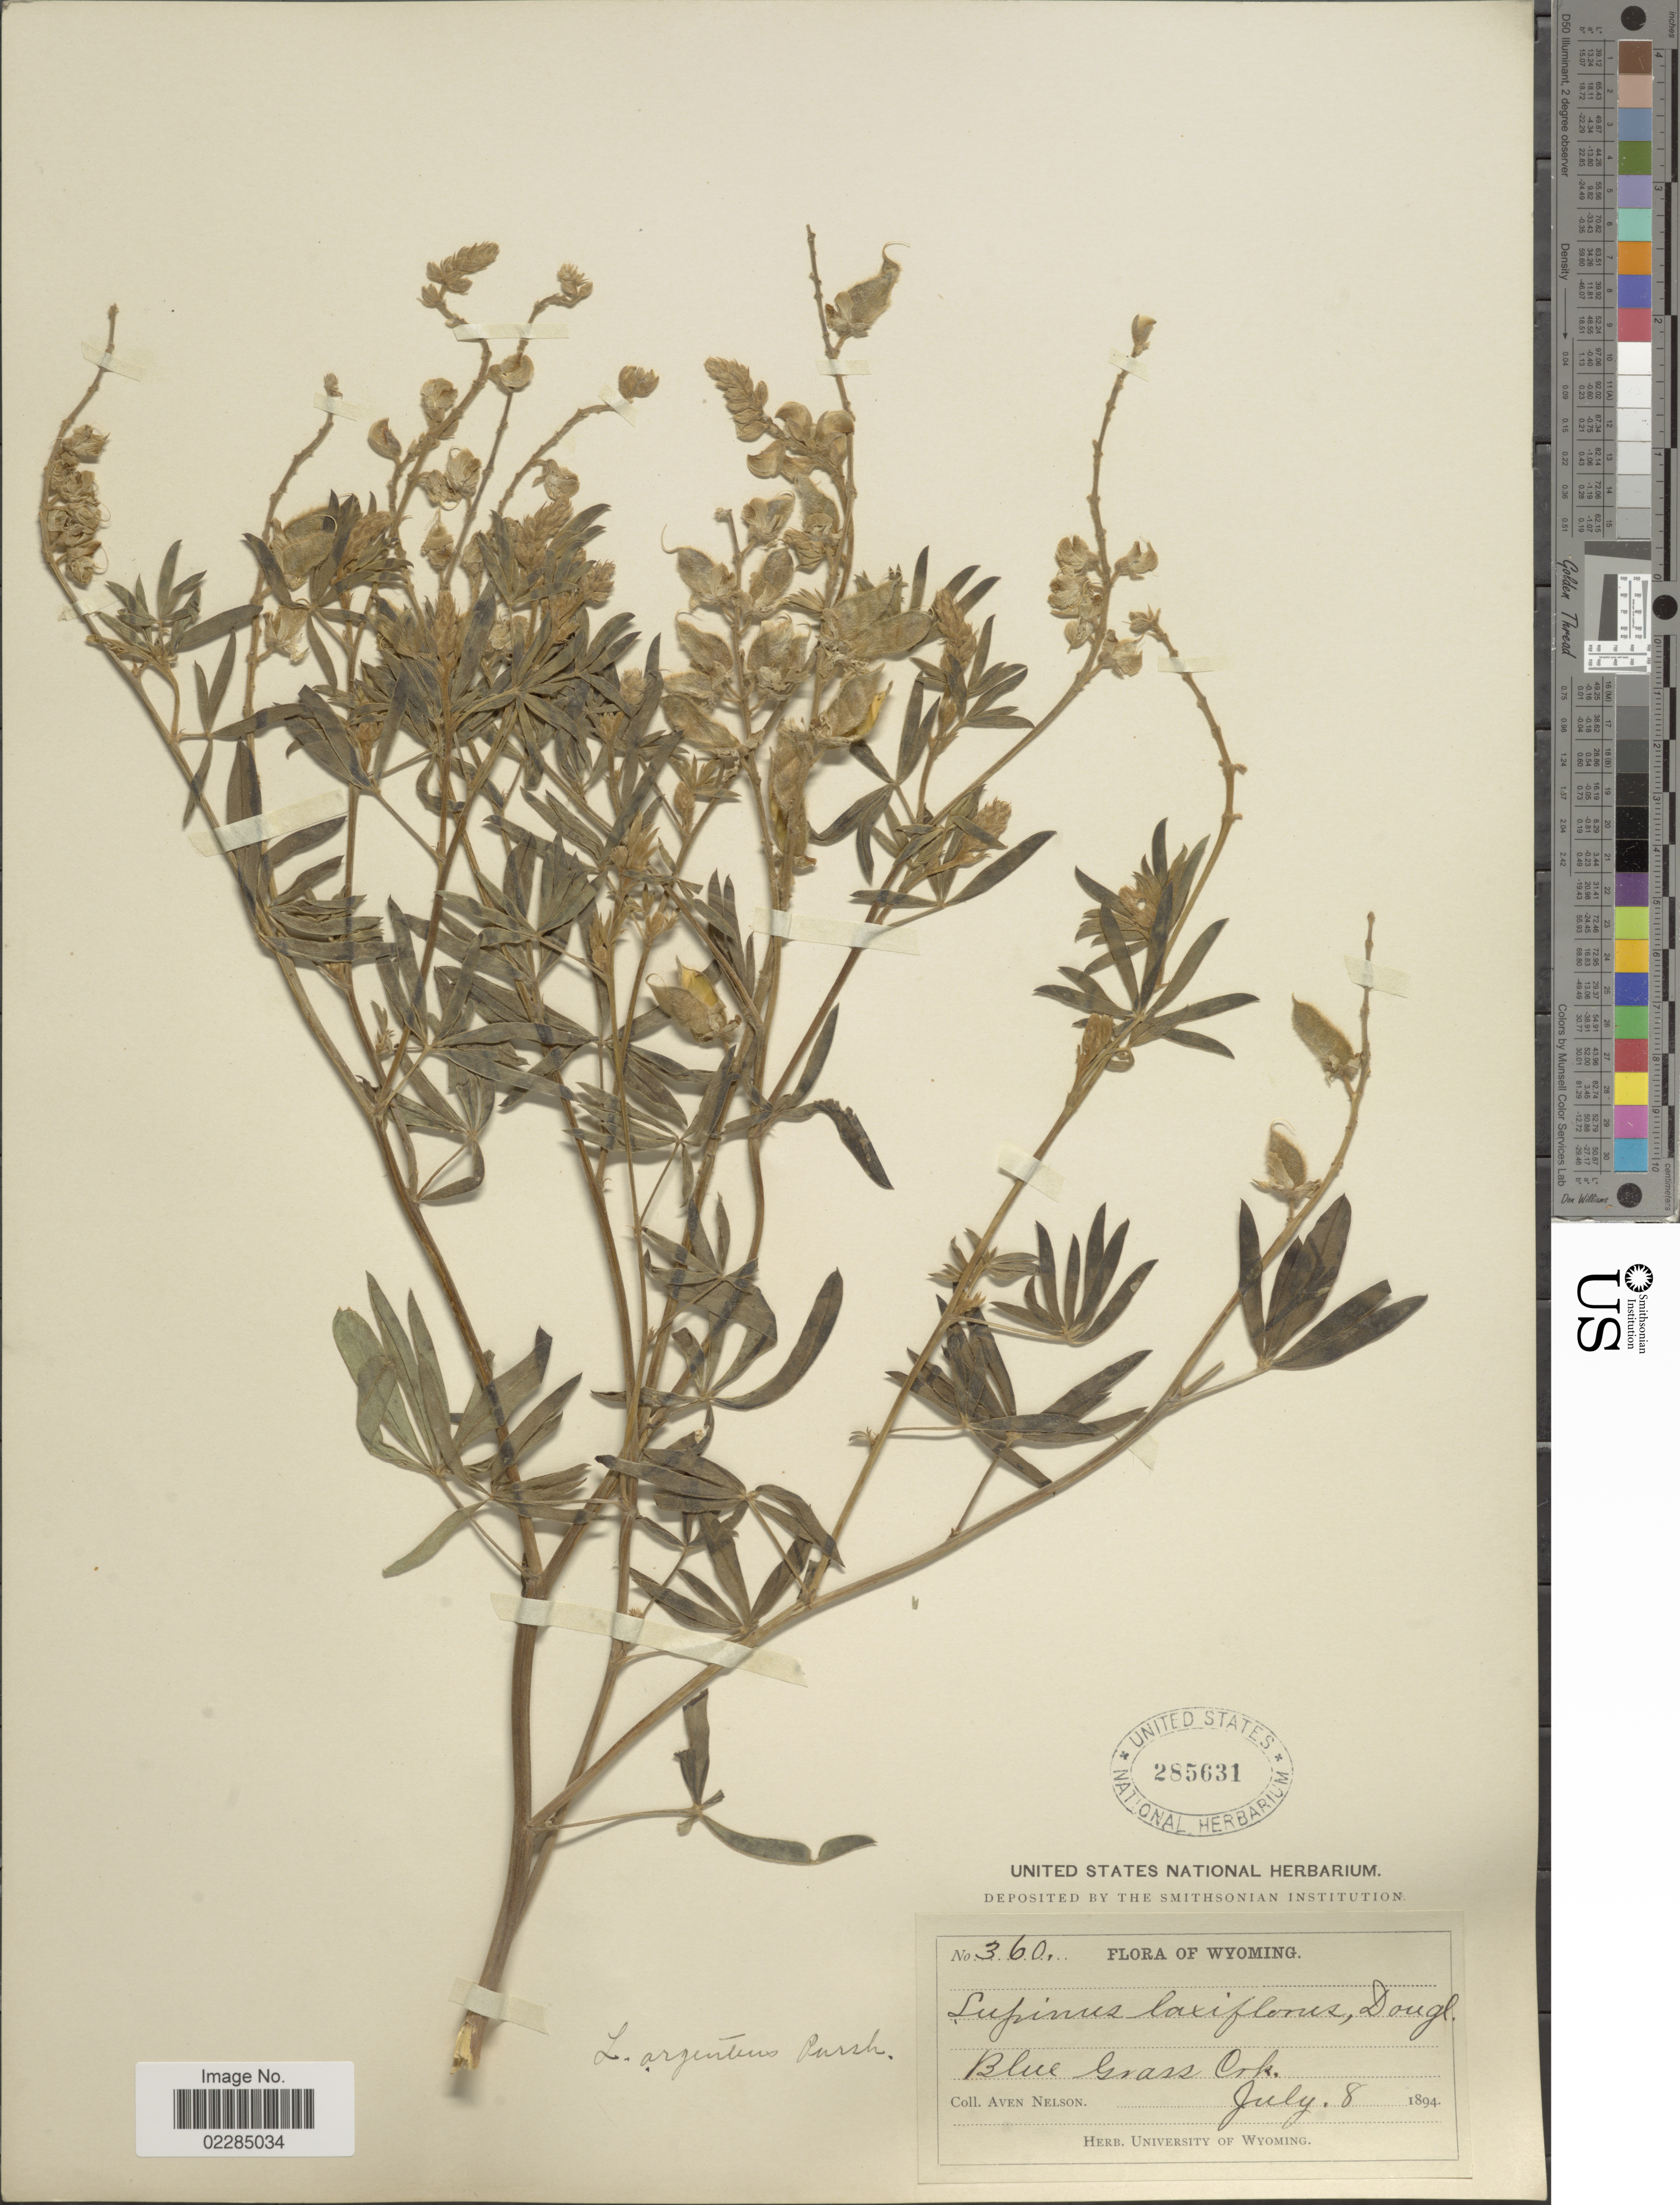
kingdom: Plantae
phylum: Tracheophyta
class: Magnoliopsida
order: Fabales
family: Fabaceae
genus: Lupinus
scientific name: Lupinus decumbens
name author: Torr.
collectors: A. Nelson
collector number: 360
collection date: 1894-07-08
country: United States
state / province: Wyoming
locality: Blue Grass Crk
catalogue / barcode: US 285631